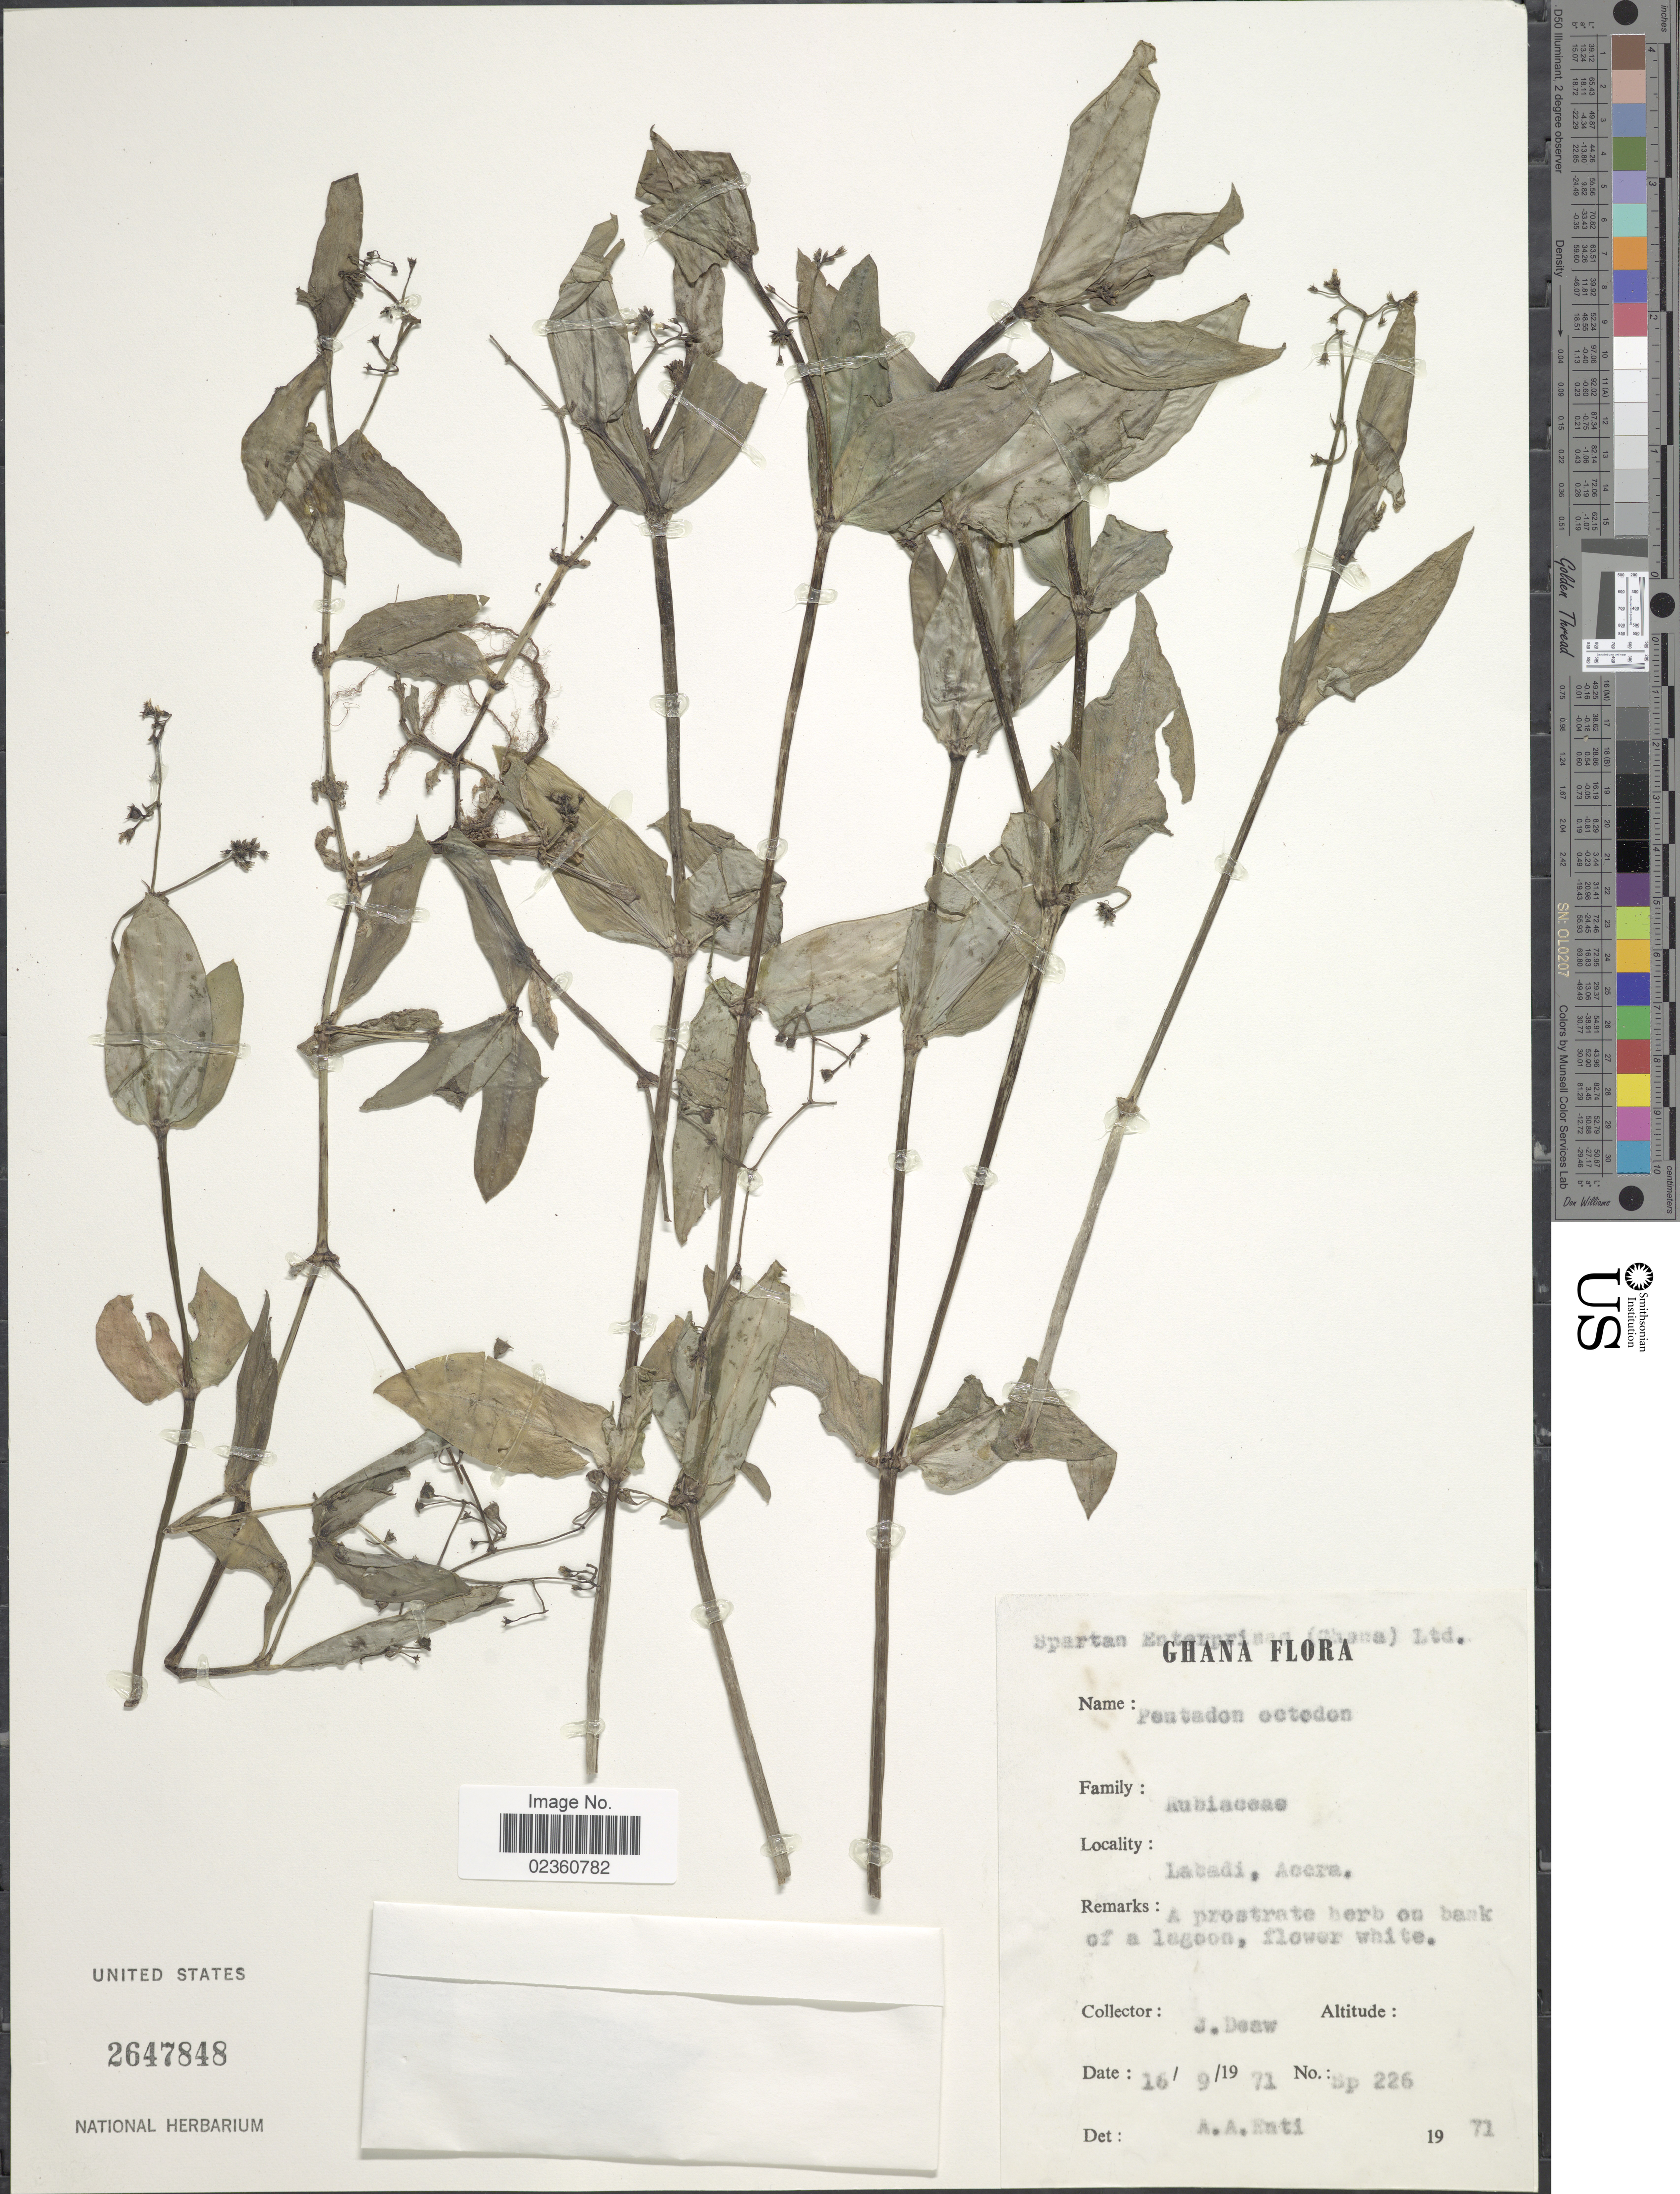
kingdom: Plantae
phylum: Tracheophyta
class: Magnoliopsida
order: Gentianales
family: Rubiaceae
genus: Pentodon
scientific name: Pentodon pentandrus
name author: (Schumach. & Thonn.) Vatke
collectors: J. Deaw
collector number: Sp 226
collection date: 1971-09-16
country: Ghana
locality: Labadi, Accra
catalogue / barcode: US 2647848